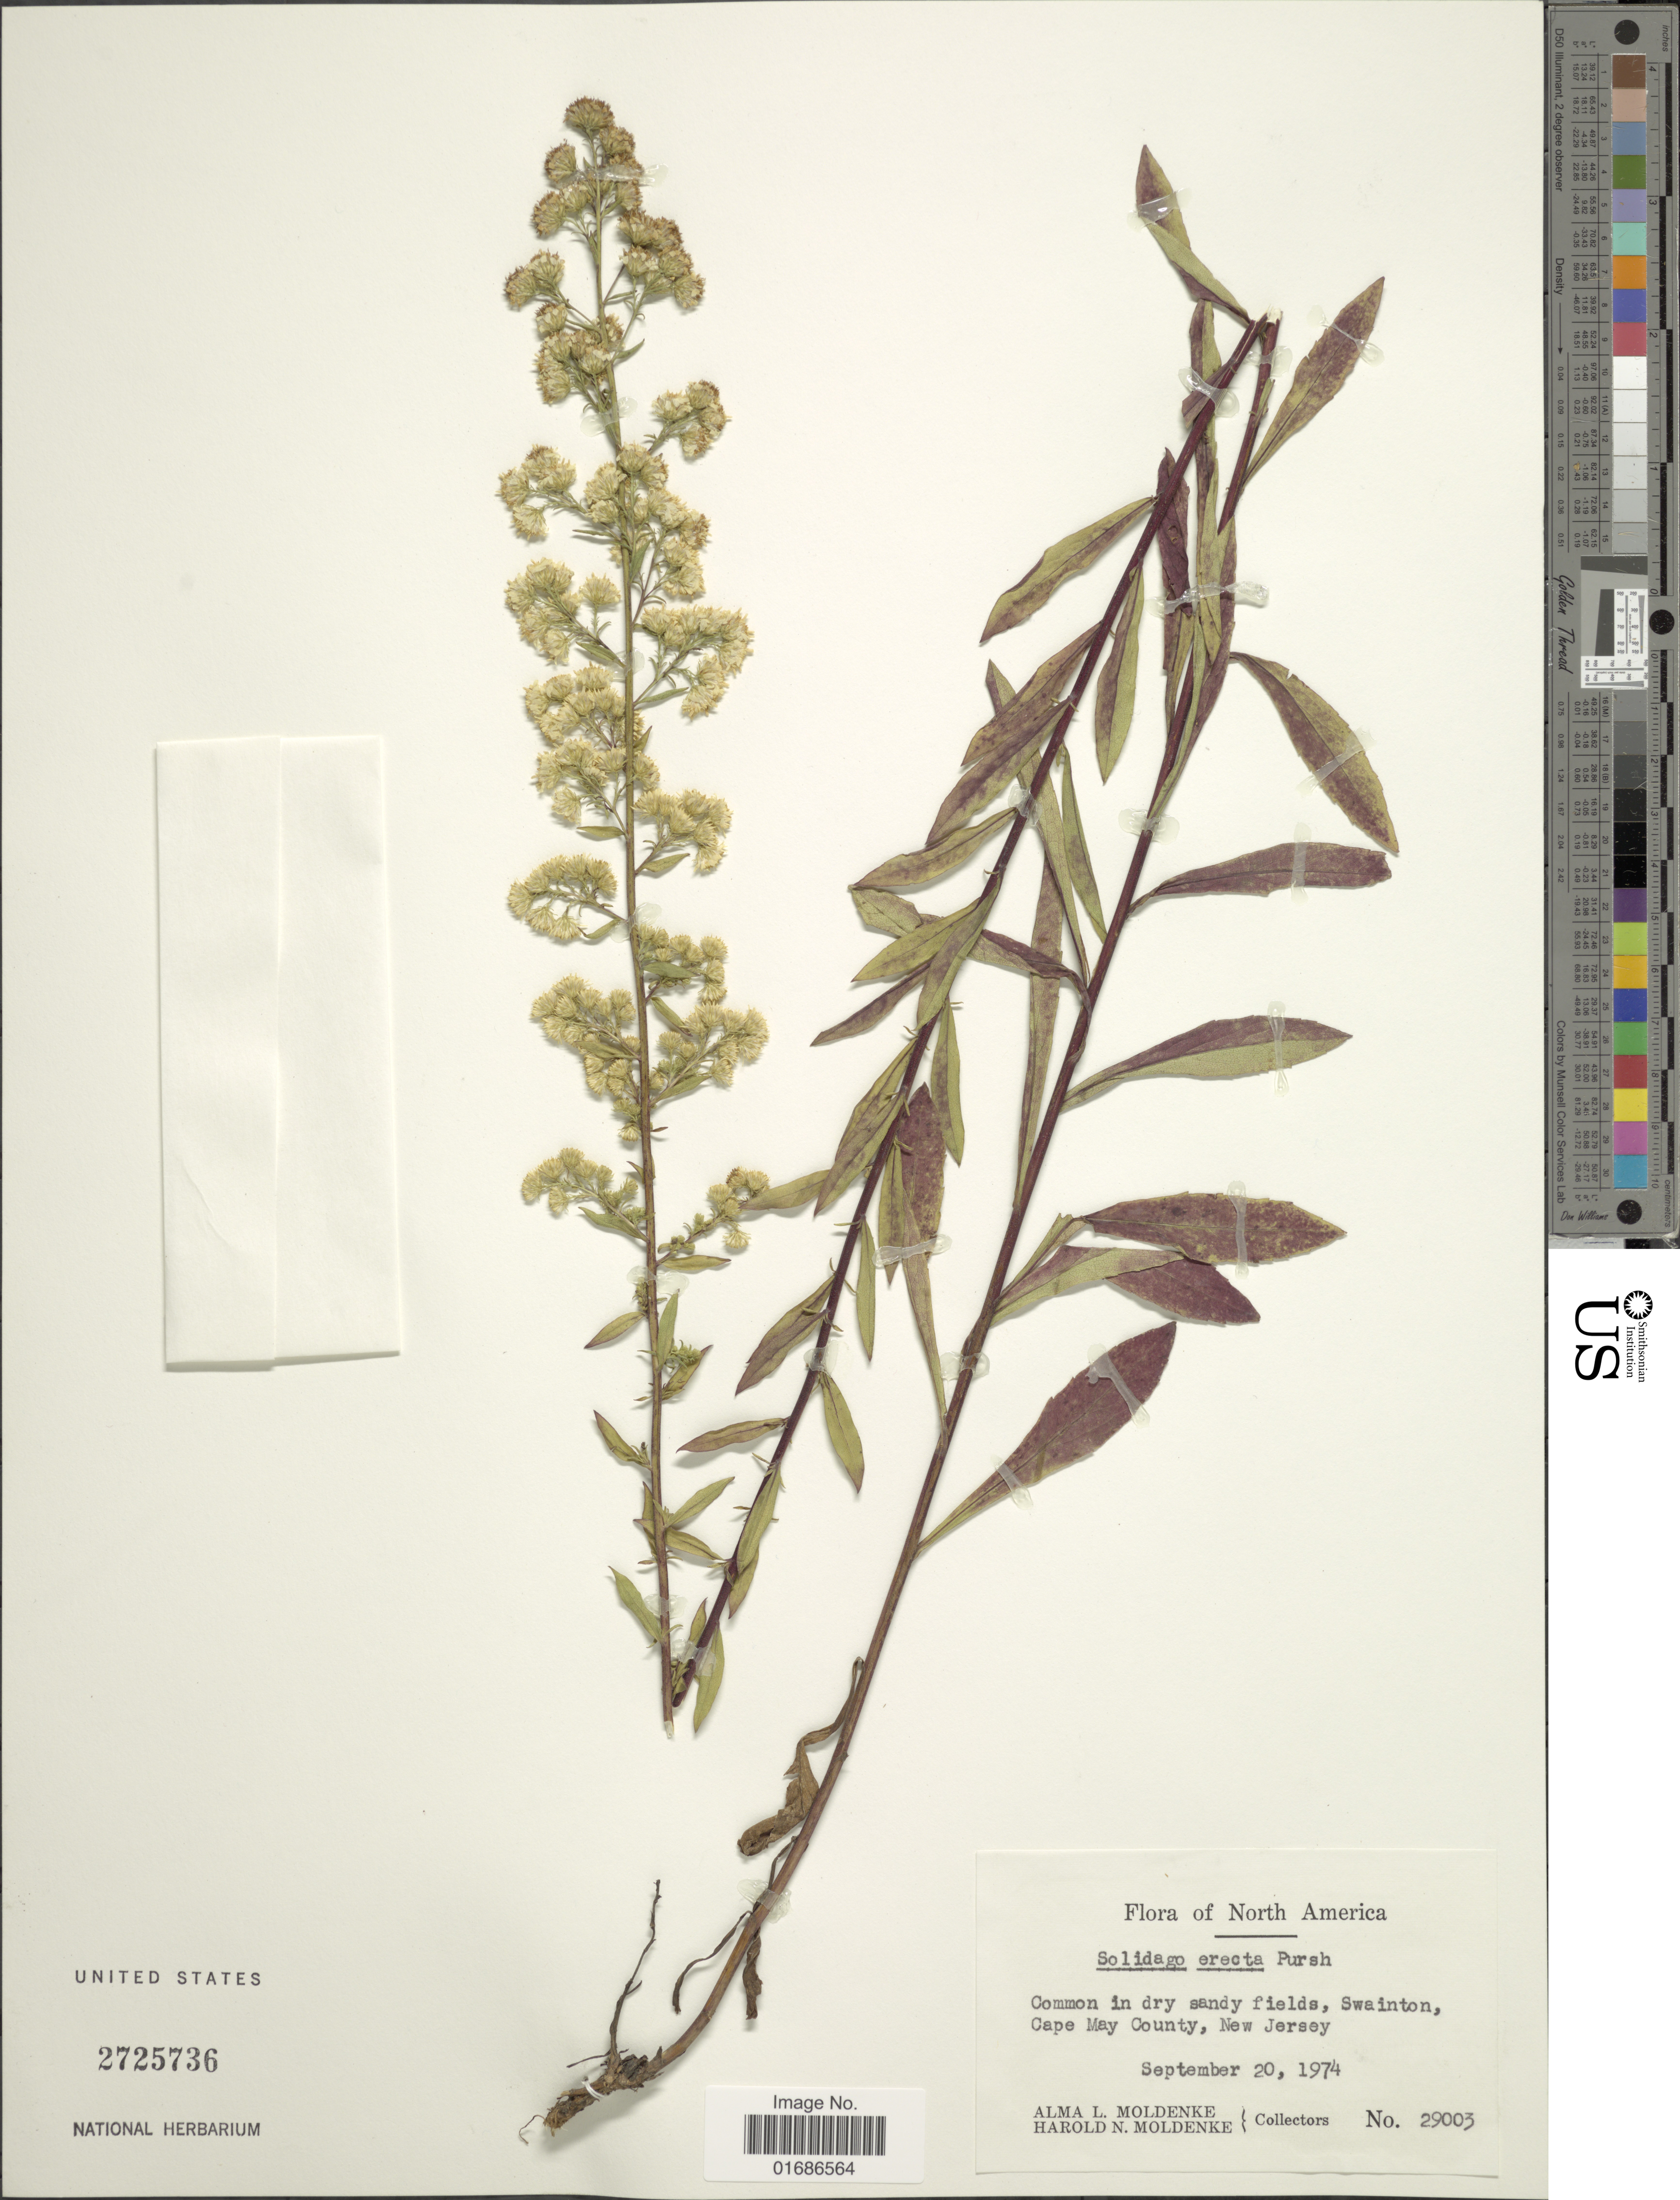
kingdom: Plantae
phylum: Tracheophyta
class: Magnoliopsida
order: Asterales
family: Asteraceae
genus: Solidago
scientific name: Solidago erecta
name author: Pursh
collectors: A. L. Moldenke & H. N. Moldenke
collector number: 29003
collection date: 1974-09-20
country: United States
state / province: New Jersey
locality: Common in dry sand fields, Swainton, Cape May County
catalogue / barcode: US 2725736